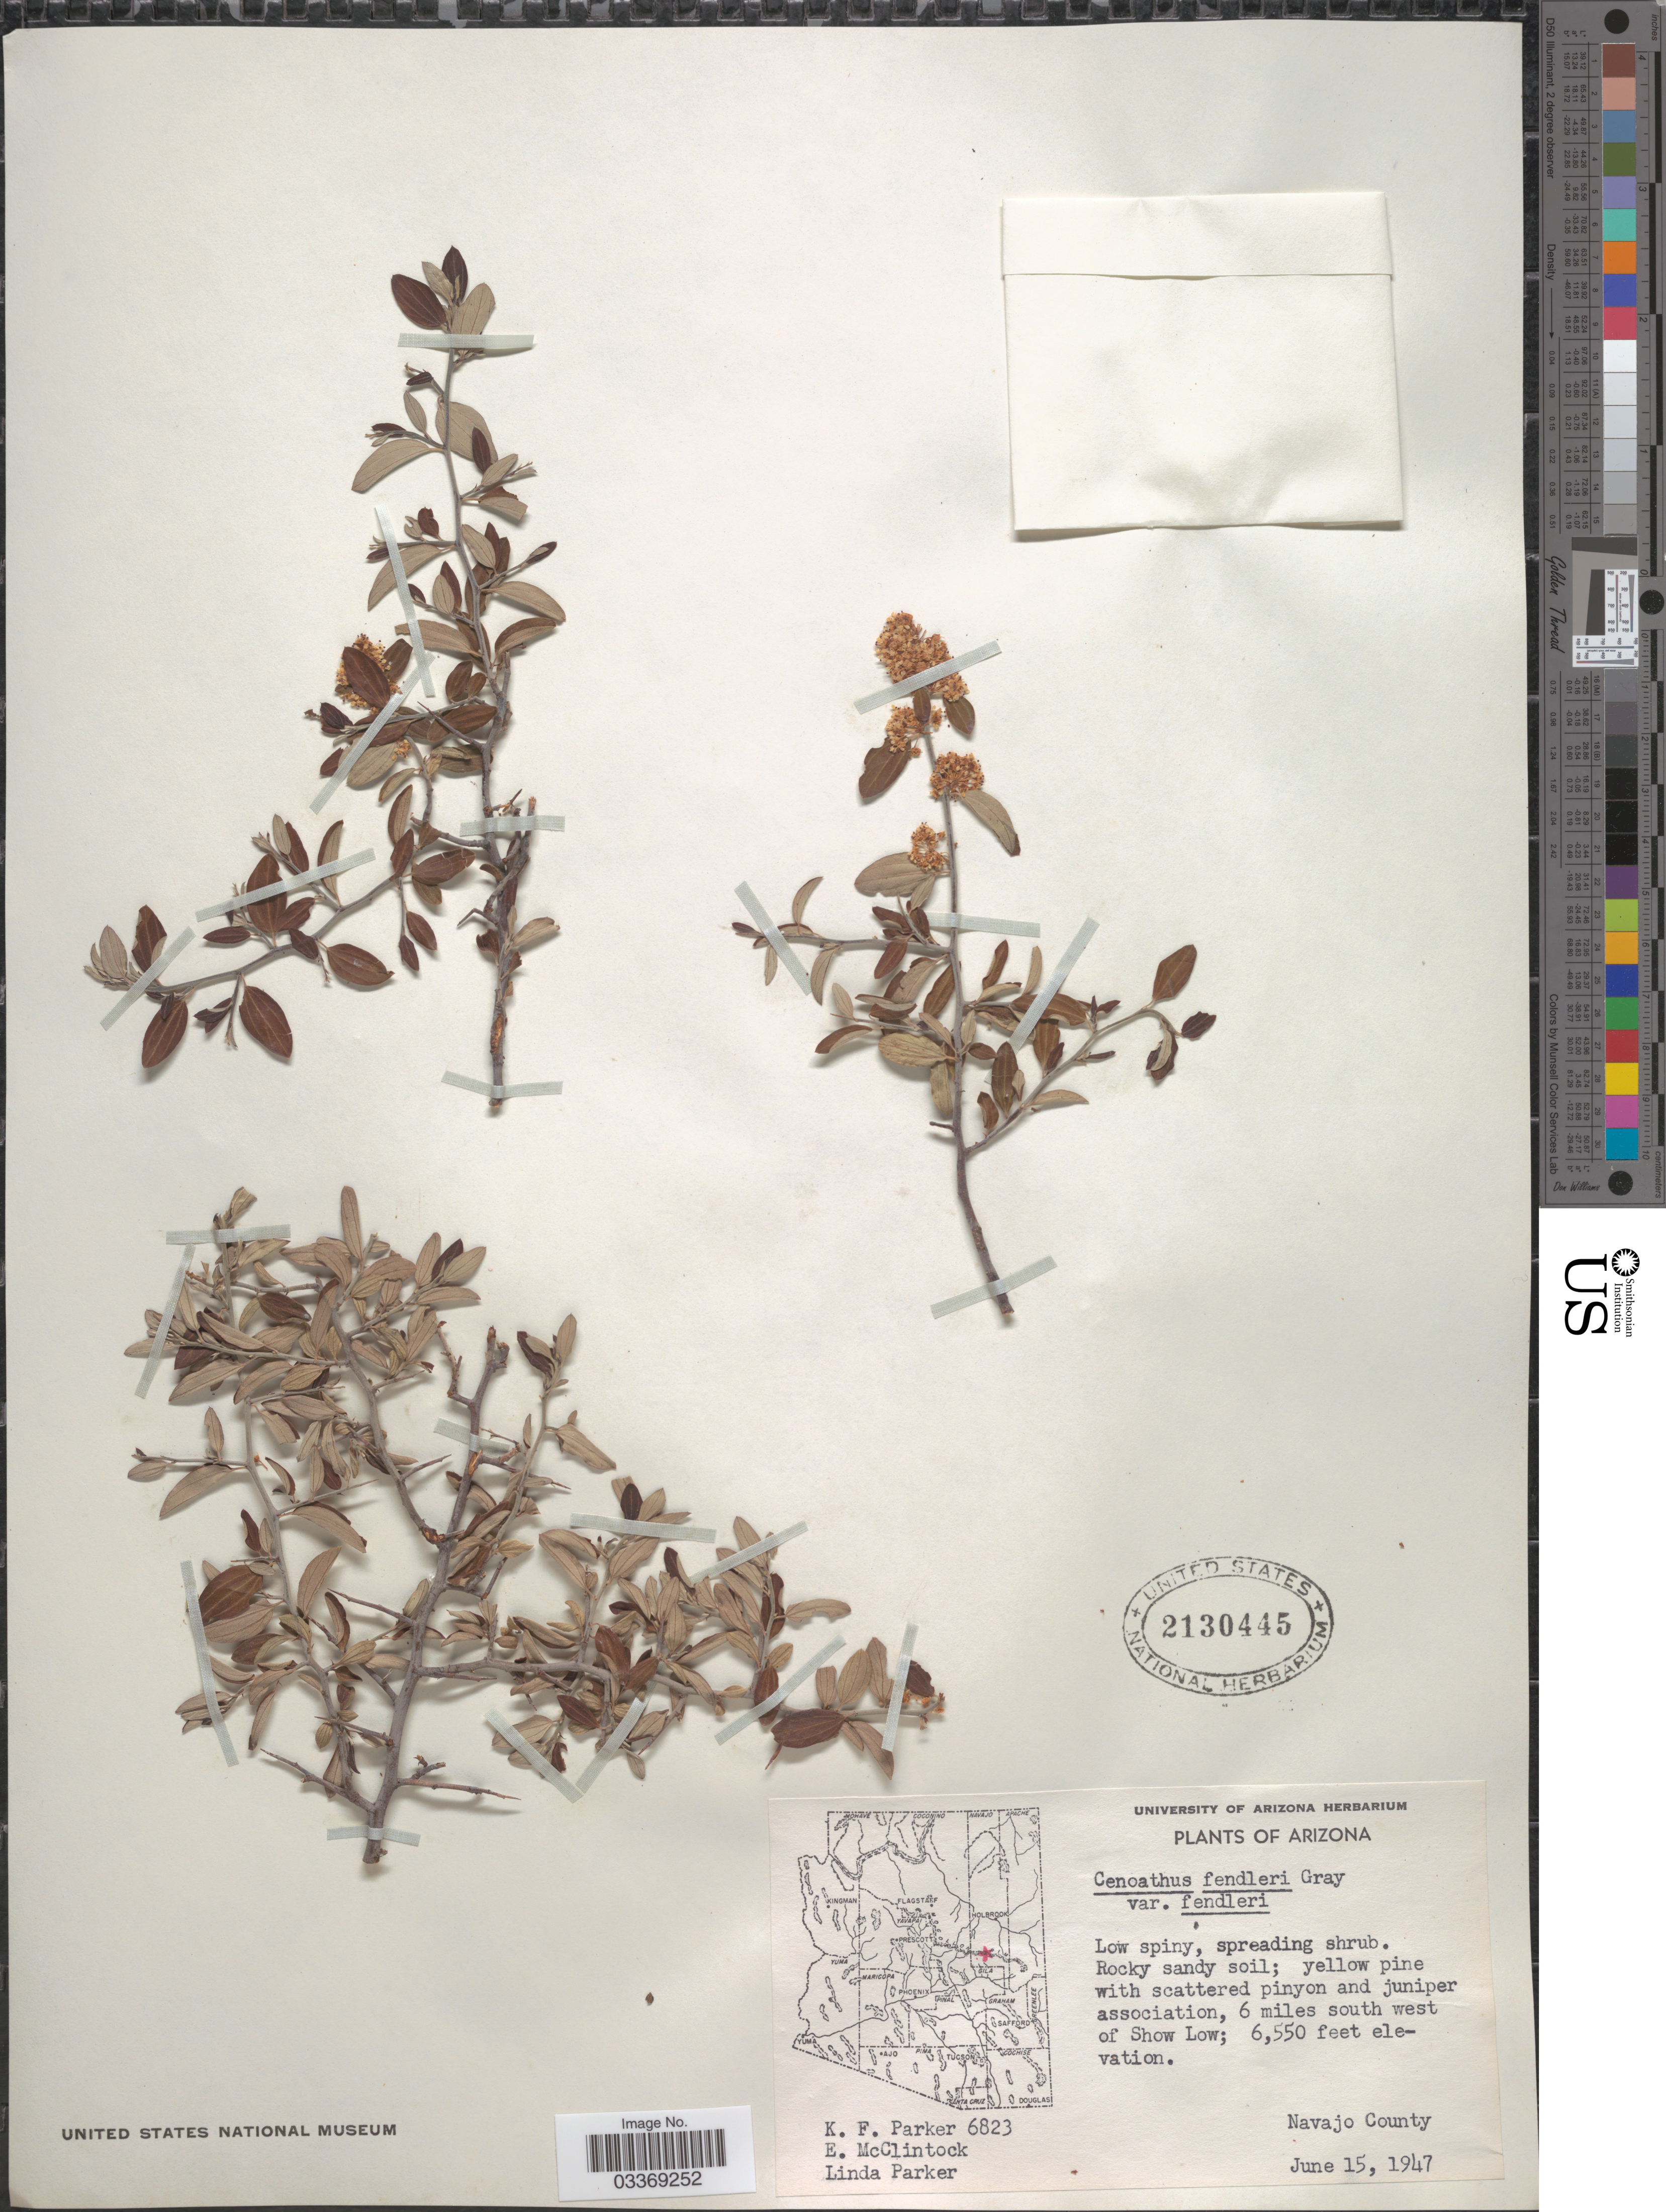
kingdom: Plantae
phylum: Tracheophyta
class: Magnoliopsida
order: Rosales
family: Rhamnaceae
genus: Ceanothus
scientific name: Ceanothus fendleri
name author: A. Gray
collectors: K. F. Parker, E. McClintock & L. Parker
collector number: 6823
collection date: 1947-06-15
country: United States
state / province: Arizona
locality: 6 miles south west of Show Low, Navajo County.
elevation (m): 1996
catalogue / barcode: US 2130445